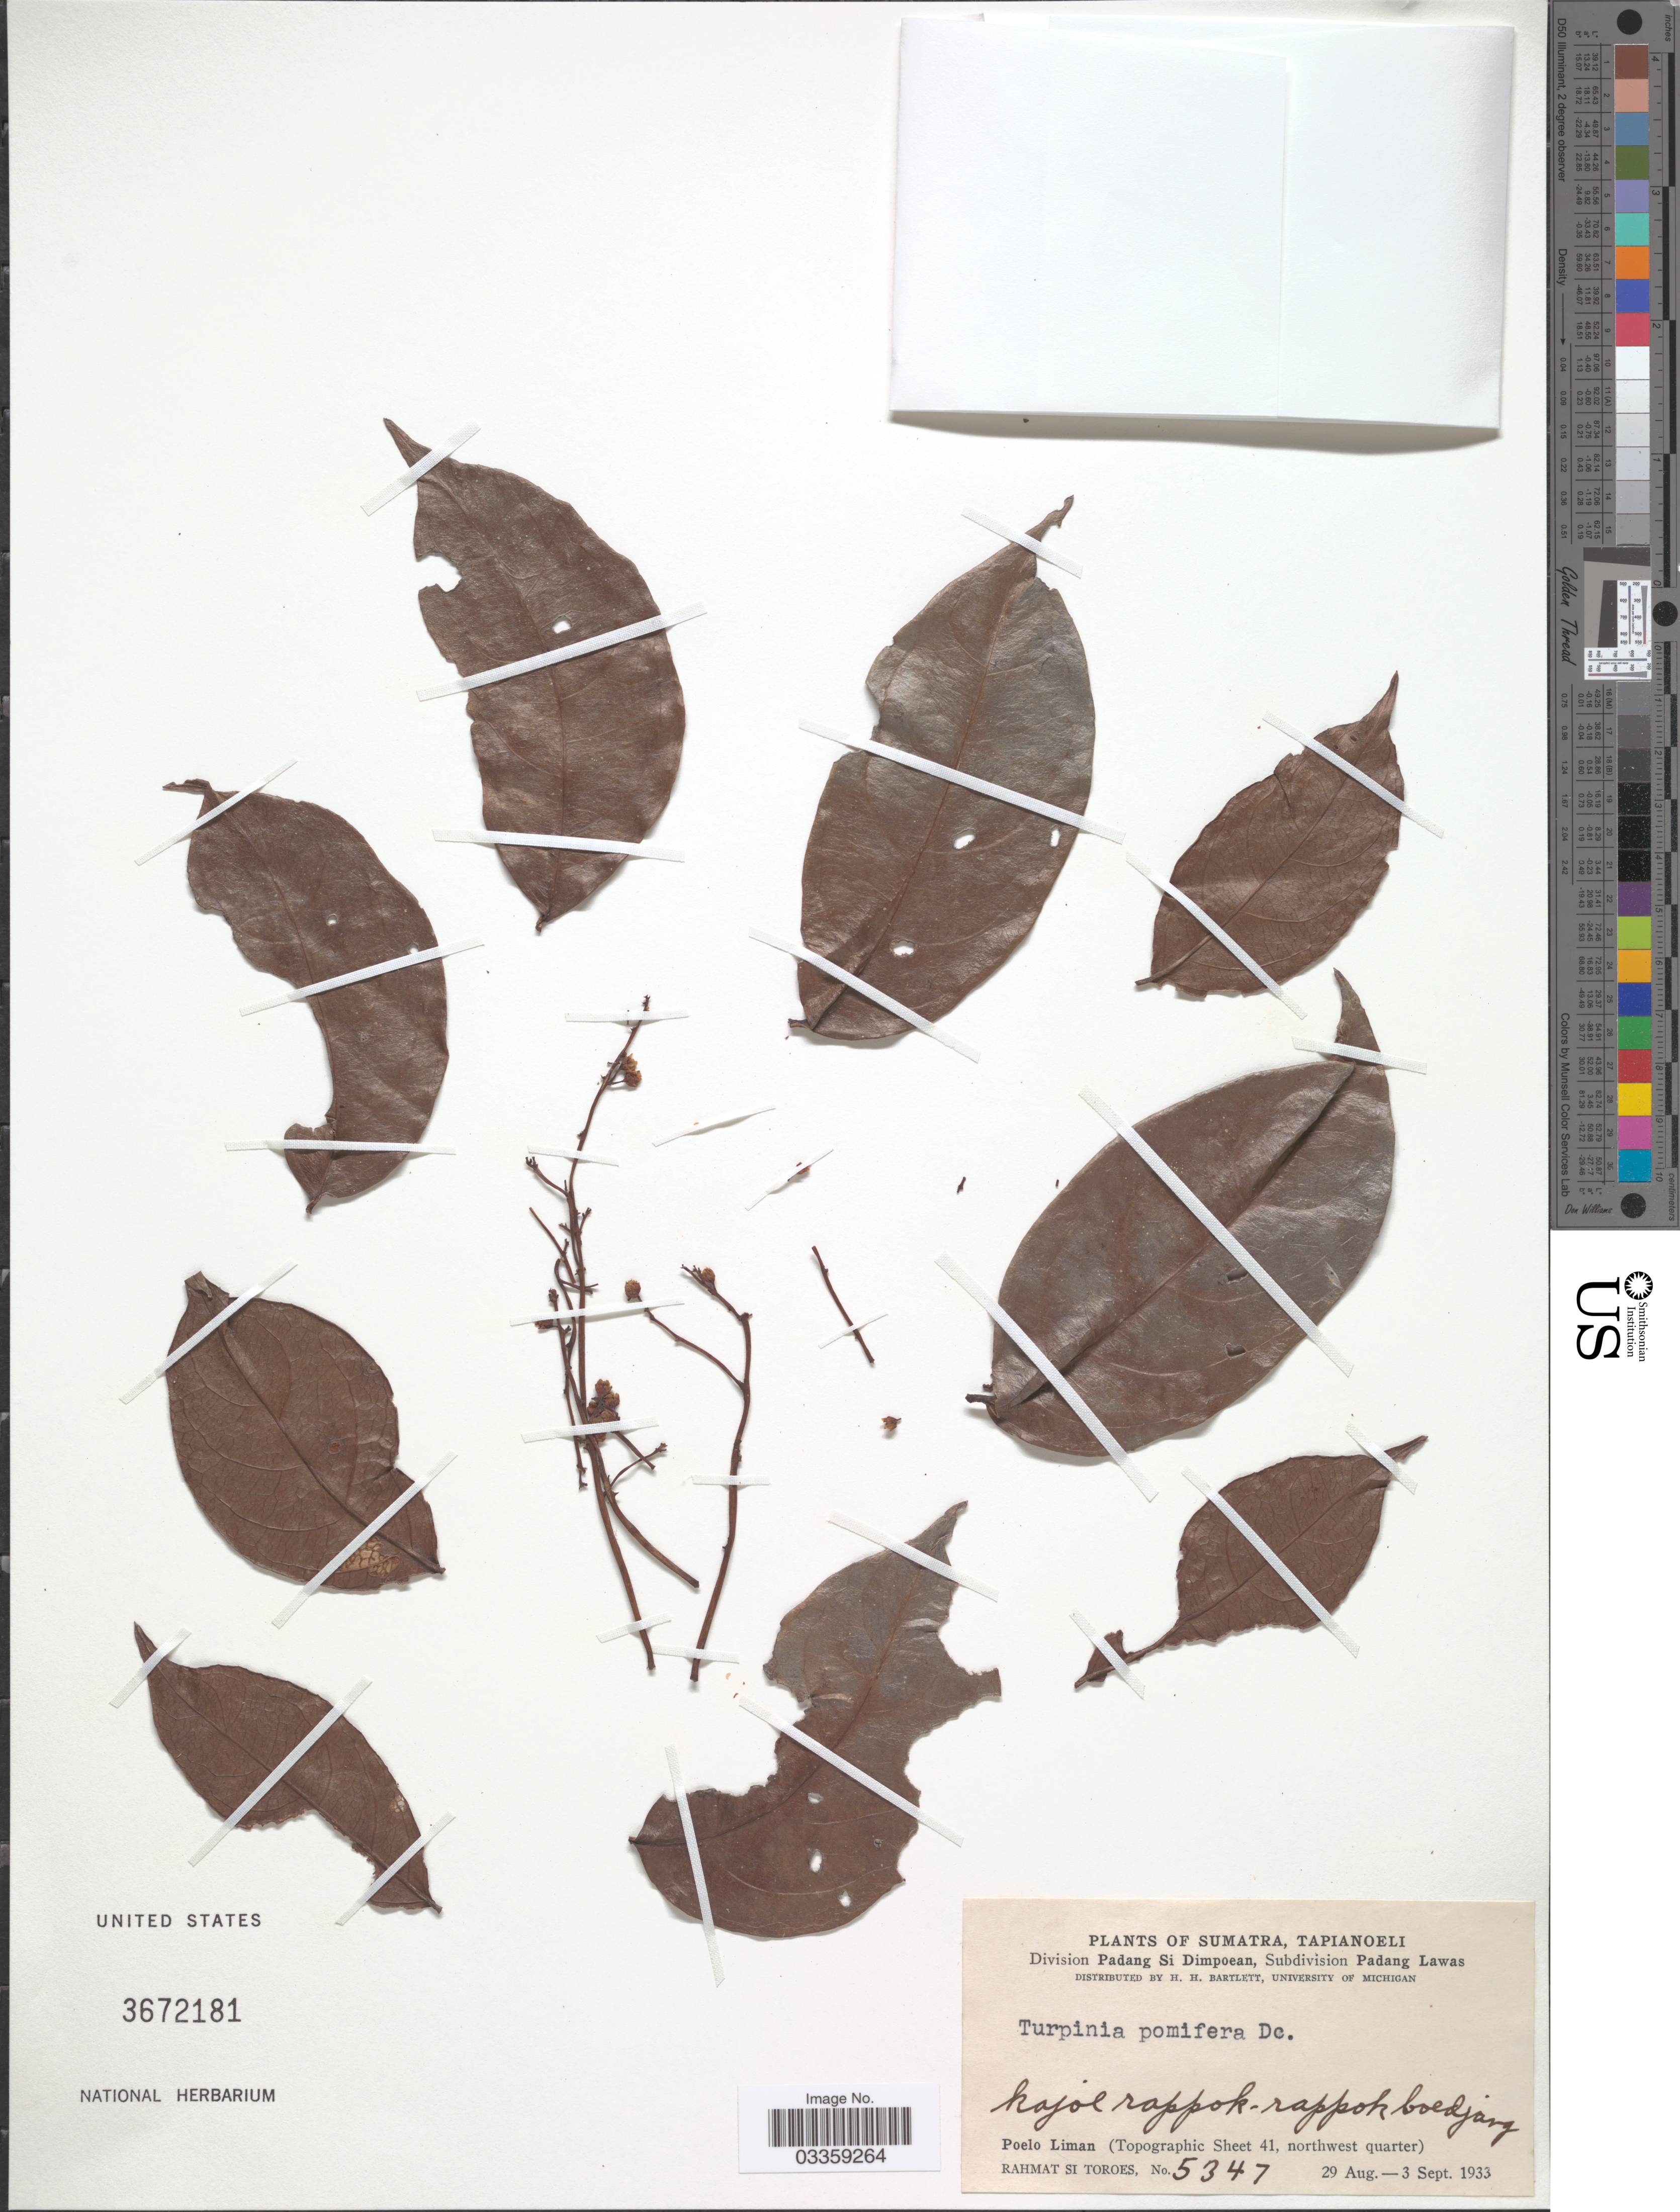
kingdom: Plantae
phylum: Tracheophyta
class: Magnoliopsida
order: Crossosomatales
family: Staphyleaceae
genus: Turpinia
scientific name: Turpinia pomifera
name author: (Roxb.) DC.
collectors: Rahmat Si Boeea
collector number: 5347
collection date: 1933-08-29/1933-09-03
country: Indonesia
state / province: Sumatra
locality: Tapianoeli, Division Padang Si Dimpoean, Subdivision Padang Lawas, Poelo Liman (Topographic Sheet 41, northwest quarter).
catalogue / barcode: US 3672181